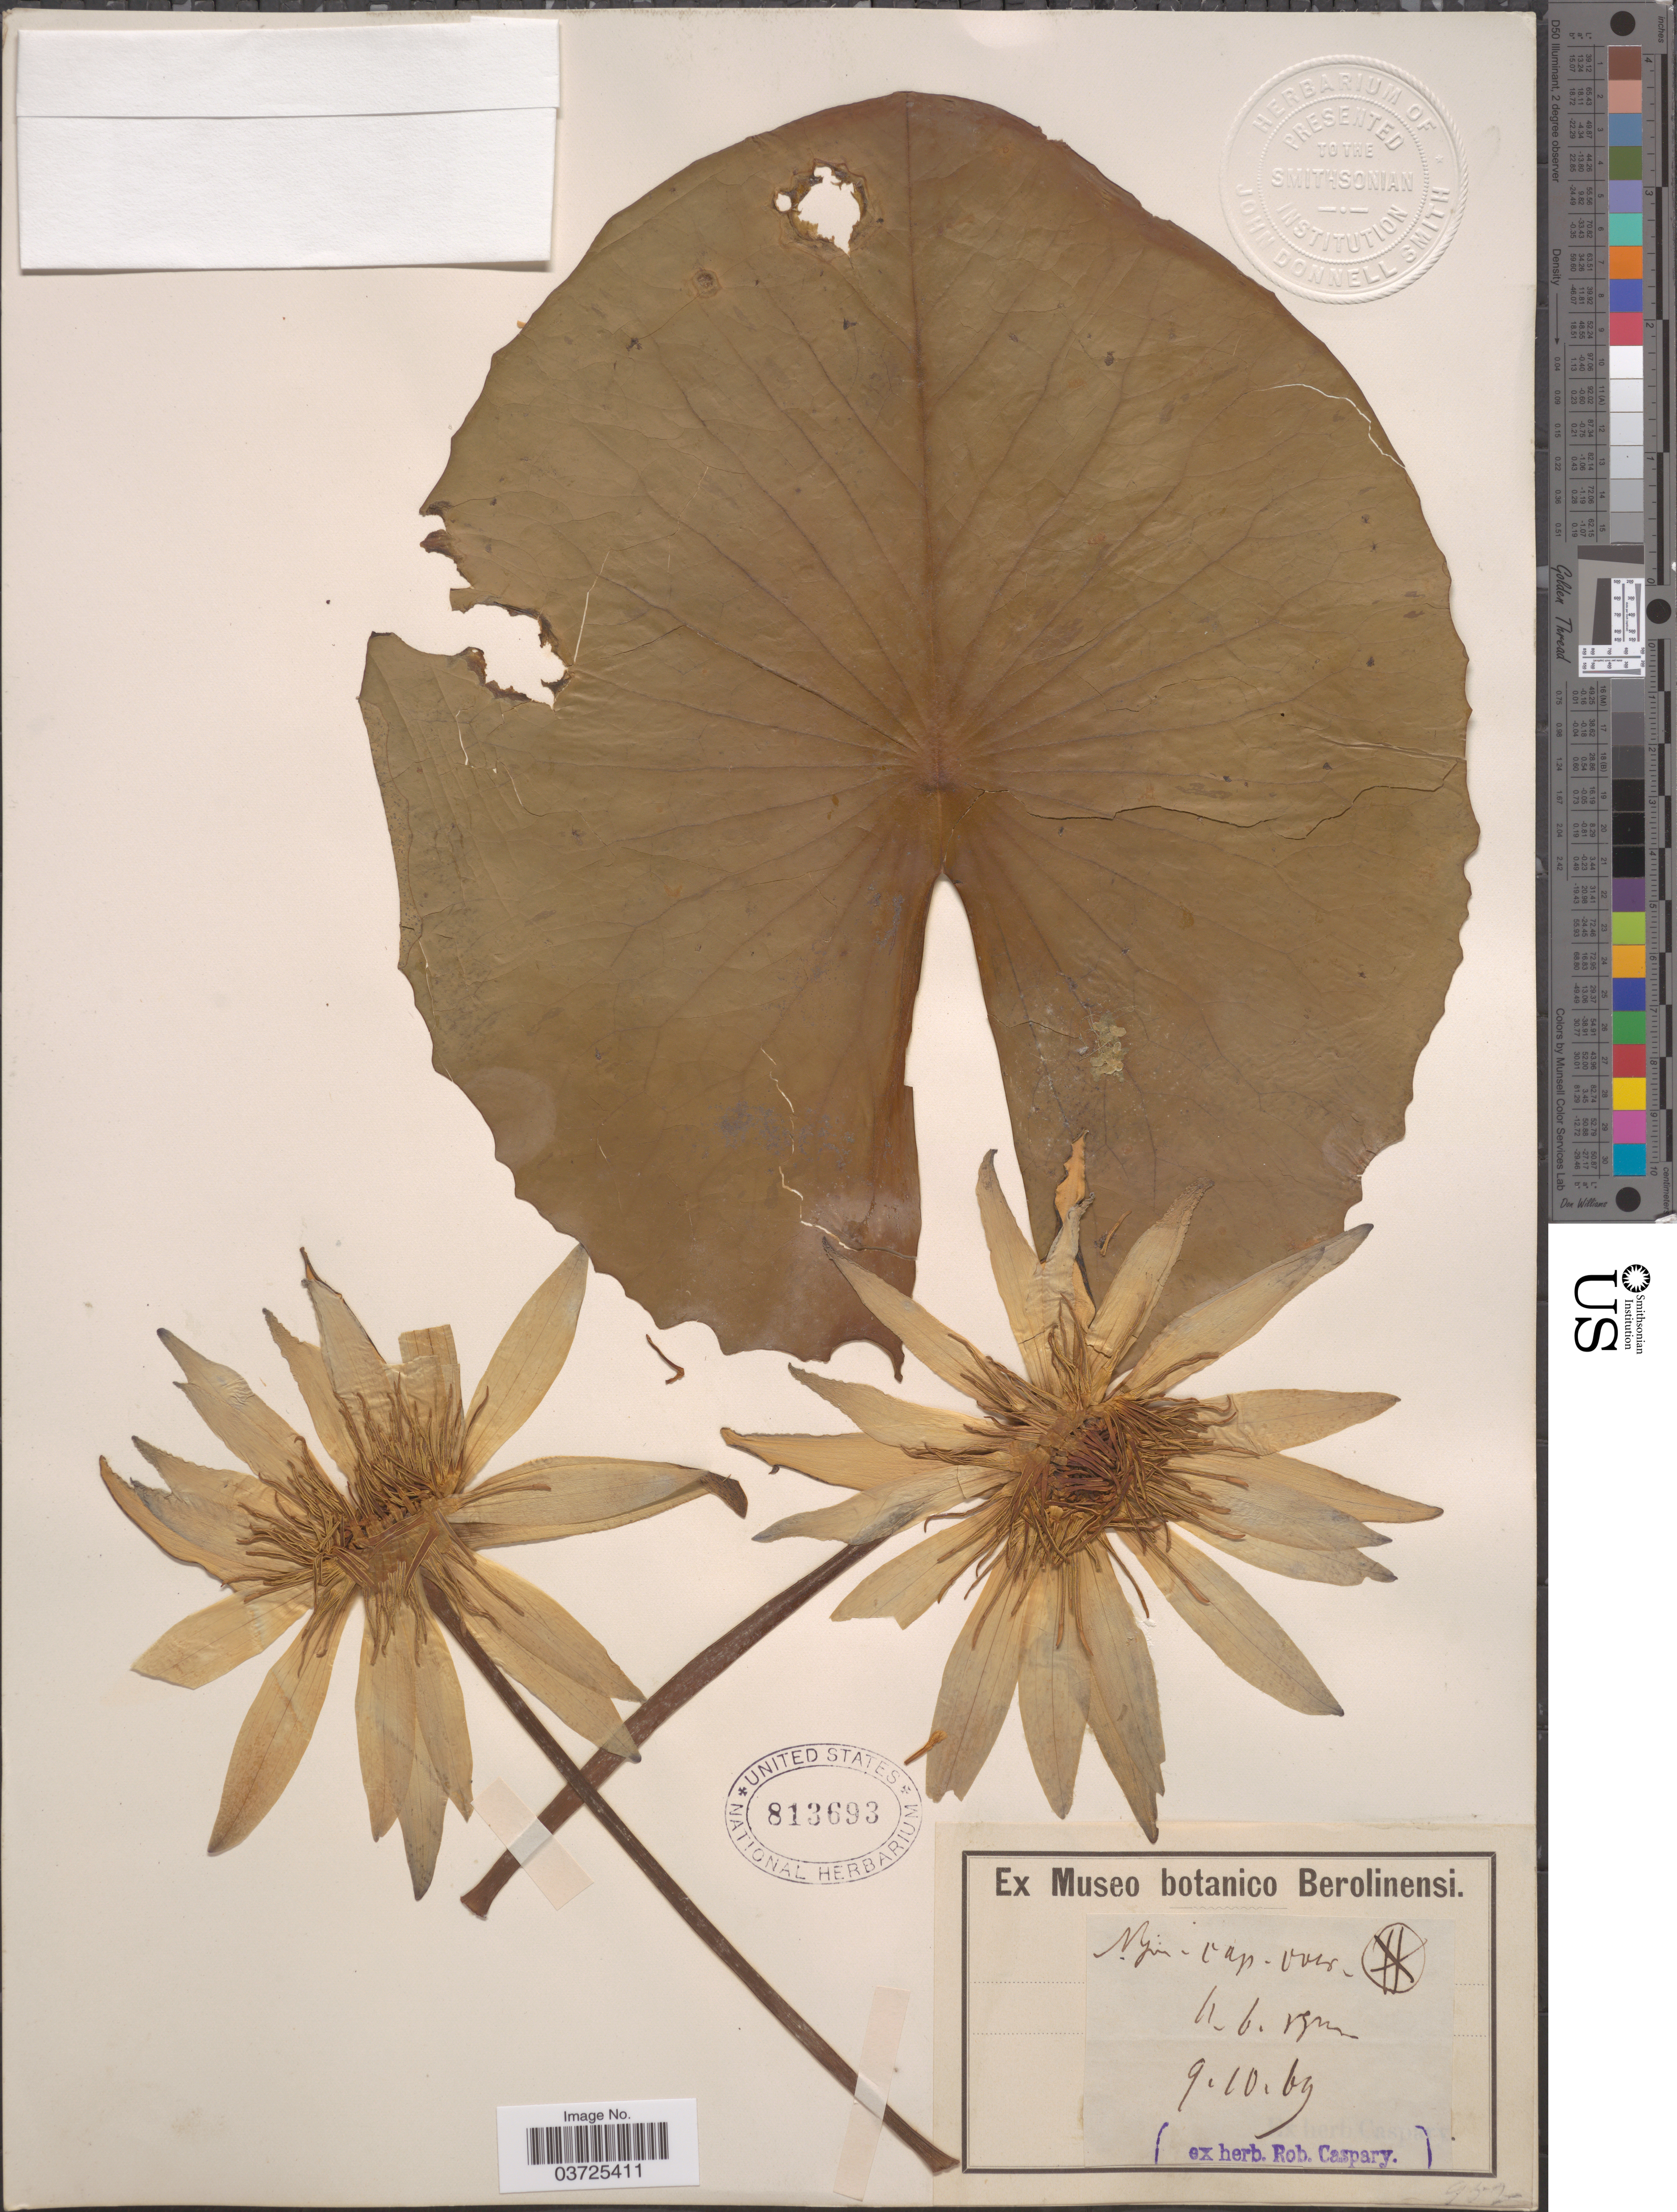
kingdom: Plantae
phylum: Tracheophyta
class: Magnoliopsida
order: Nymphaeales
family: Nymphaeaceae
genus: Nymphaea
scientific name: Nymphaea sp.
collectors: ex herb. Rob. Caspary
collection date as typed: Transcribed d/m/y: 9/10/69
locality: H region. [interpreted]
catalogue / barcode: US 813693